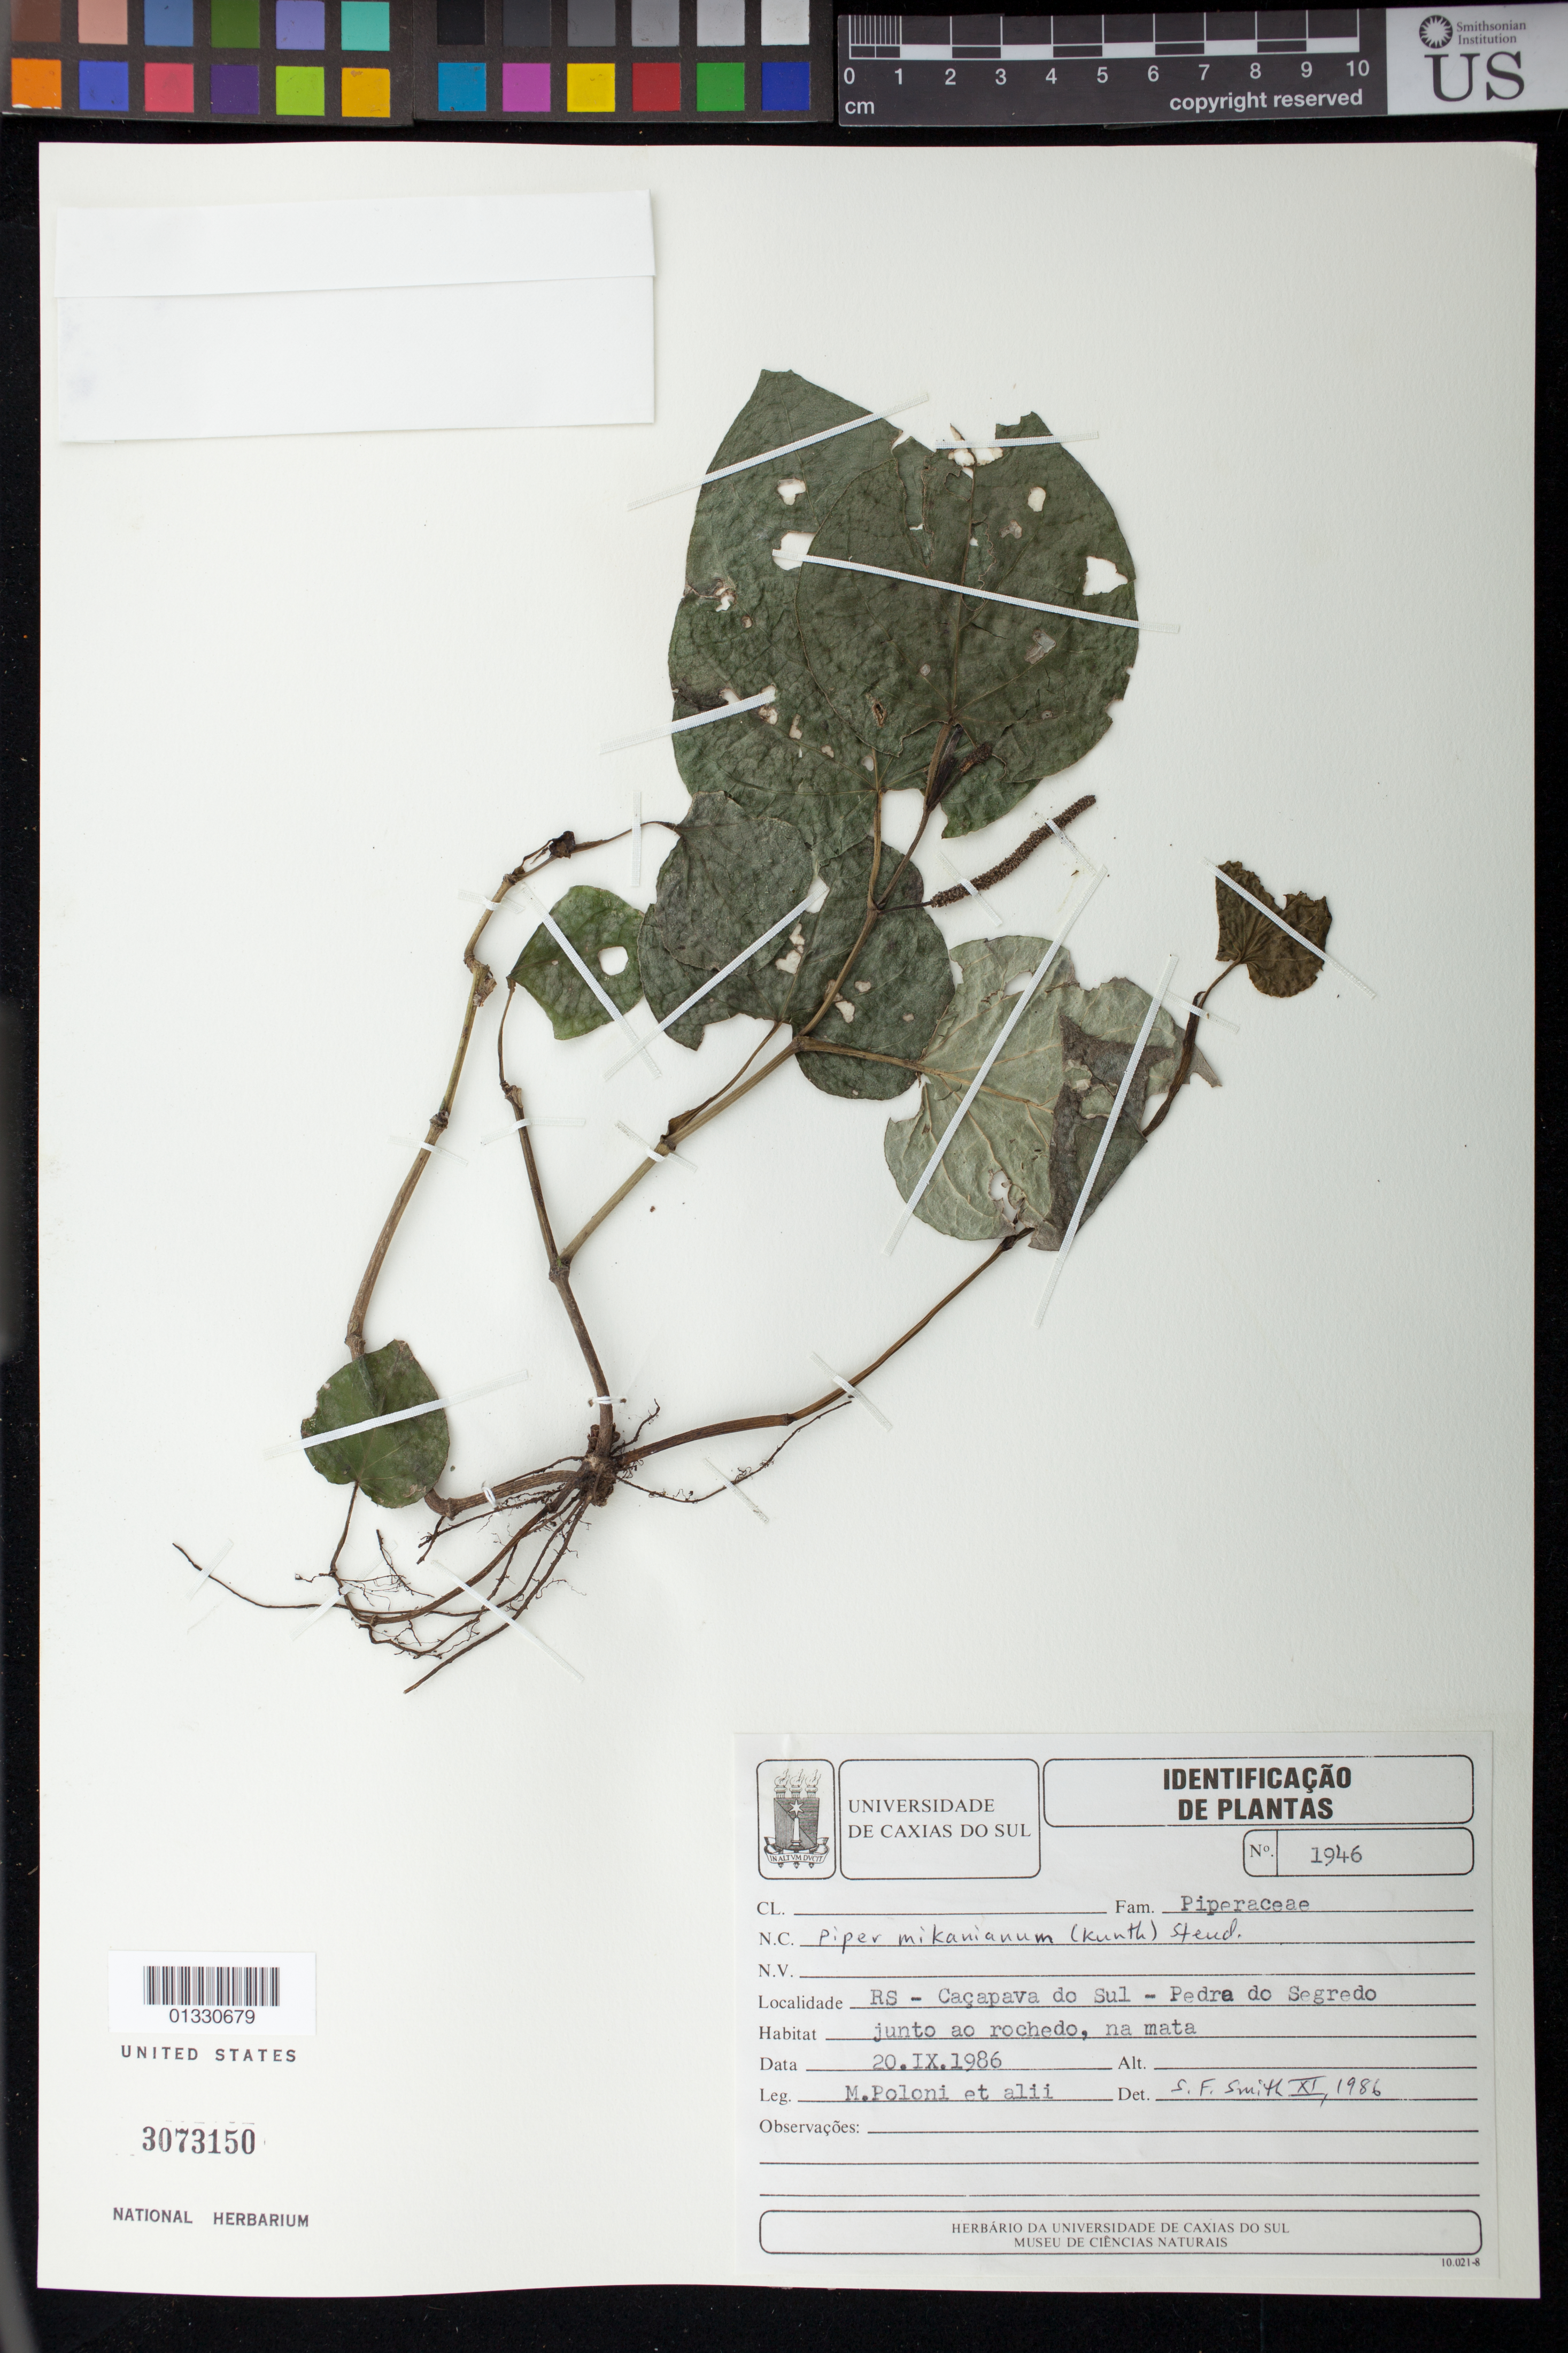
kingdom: Plantae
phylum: Tracheophyta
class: Magnoliopsida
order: Piperales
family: Piperaceae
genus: Piper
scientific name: Piper mikanianum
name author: Kunth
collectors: M. Poloni et al.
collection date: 1986-09-20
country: Brazil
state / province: Rio Grande do Sul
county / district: Caçapava do Sul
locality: Pedra do Segredo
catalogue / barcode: US 3073150